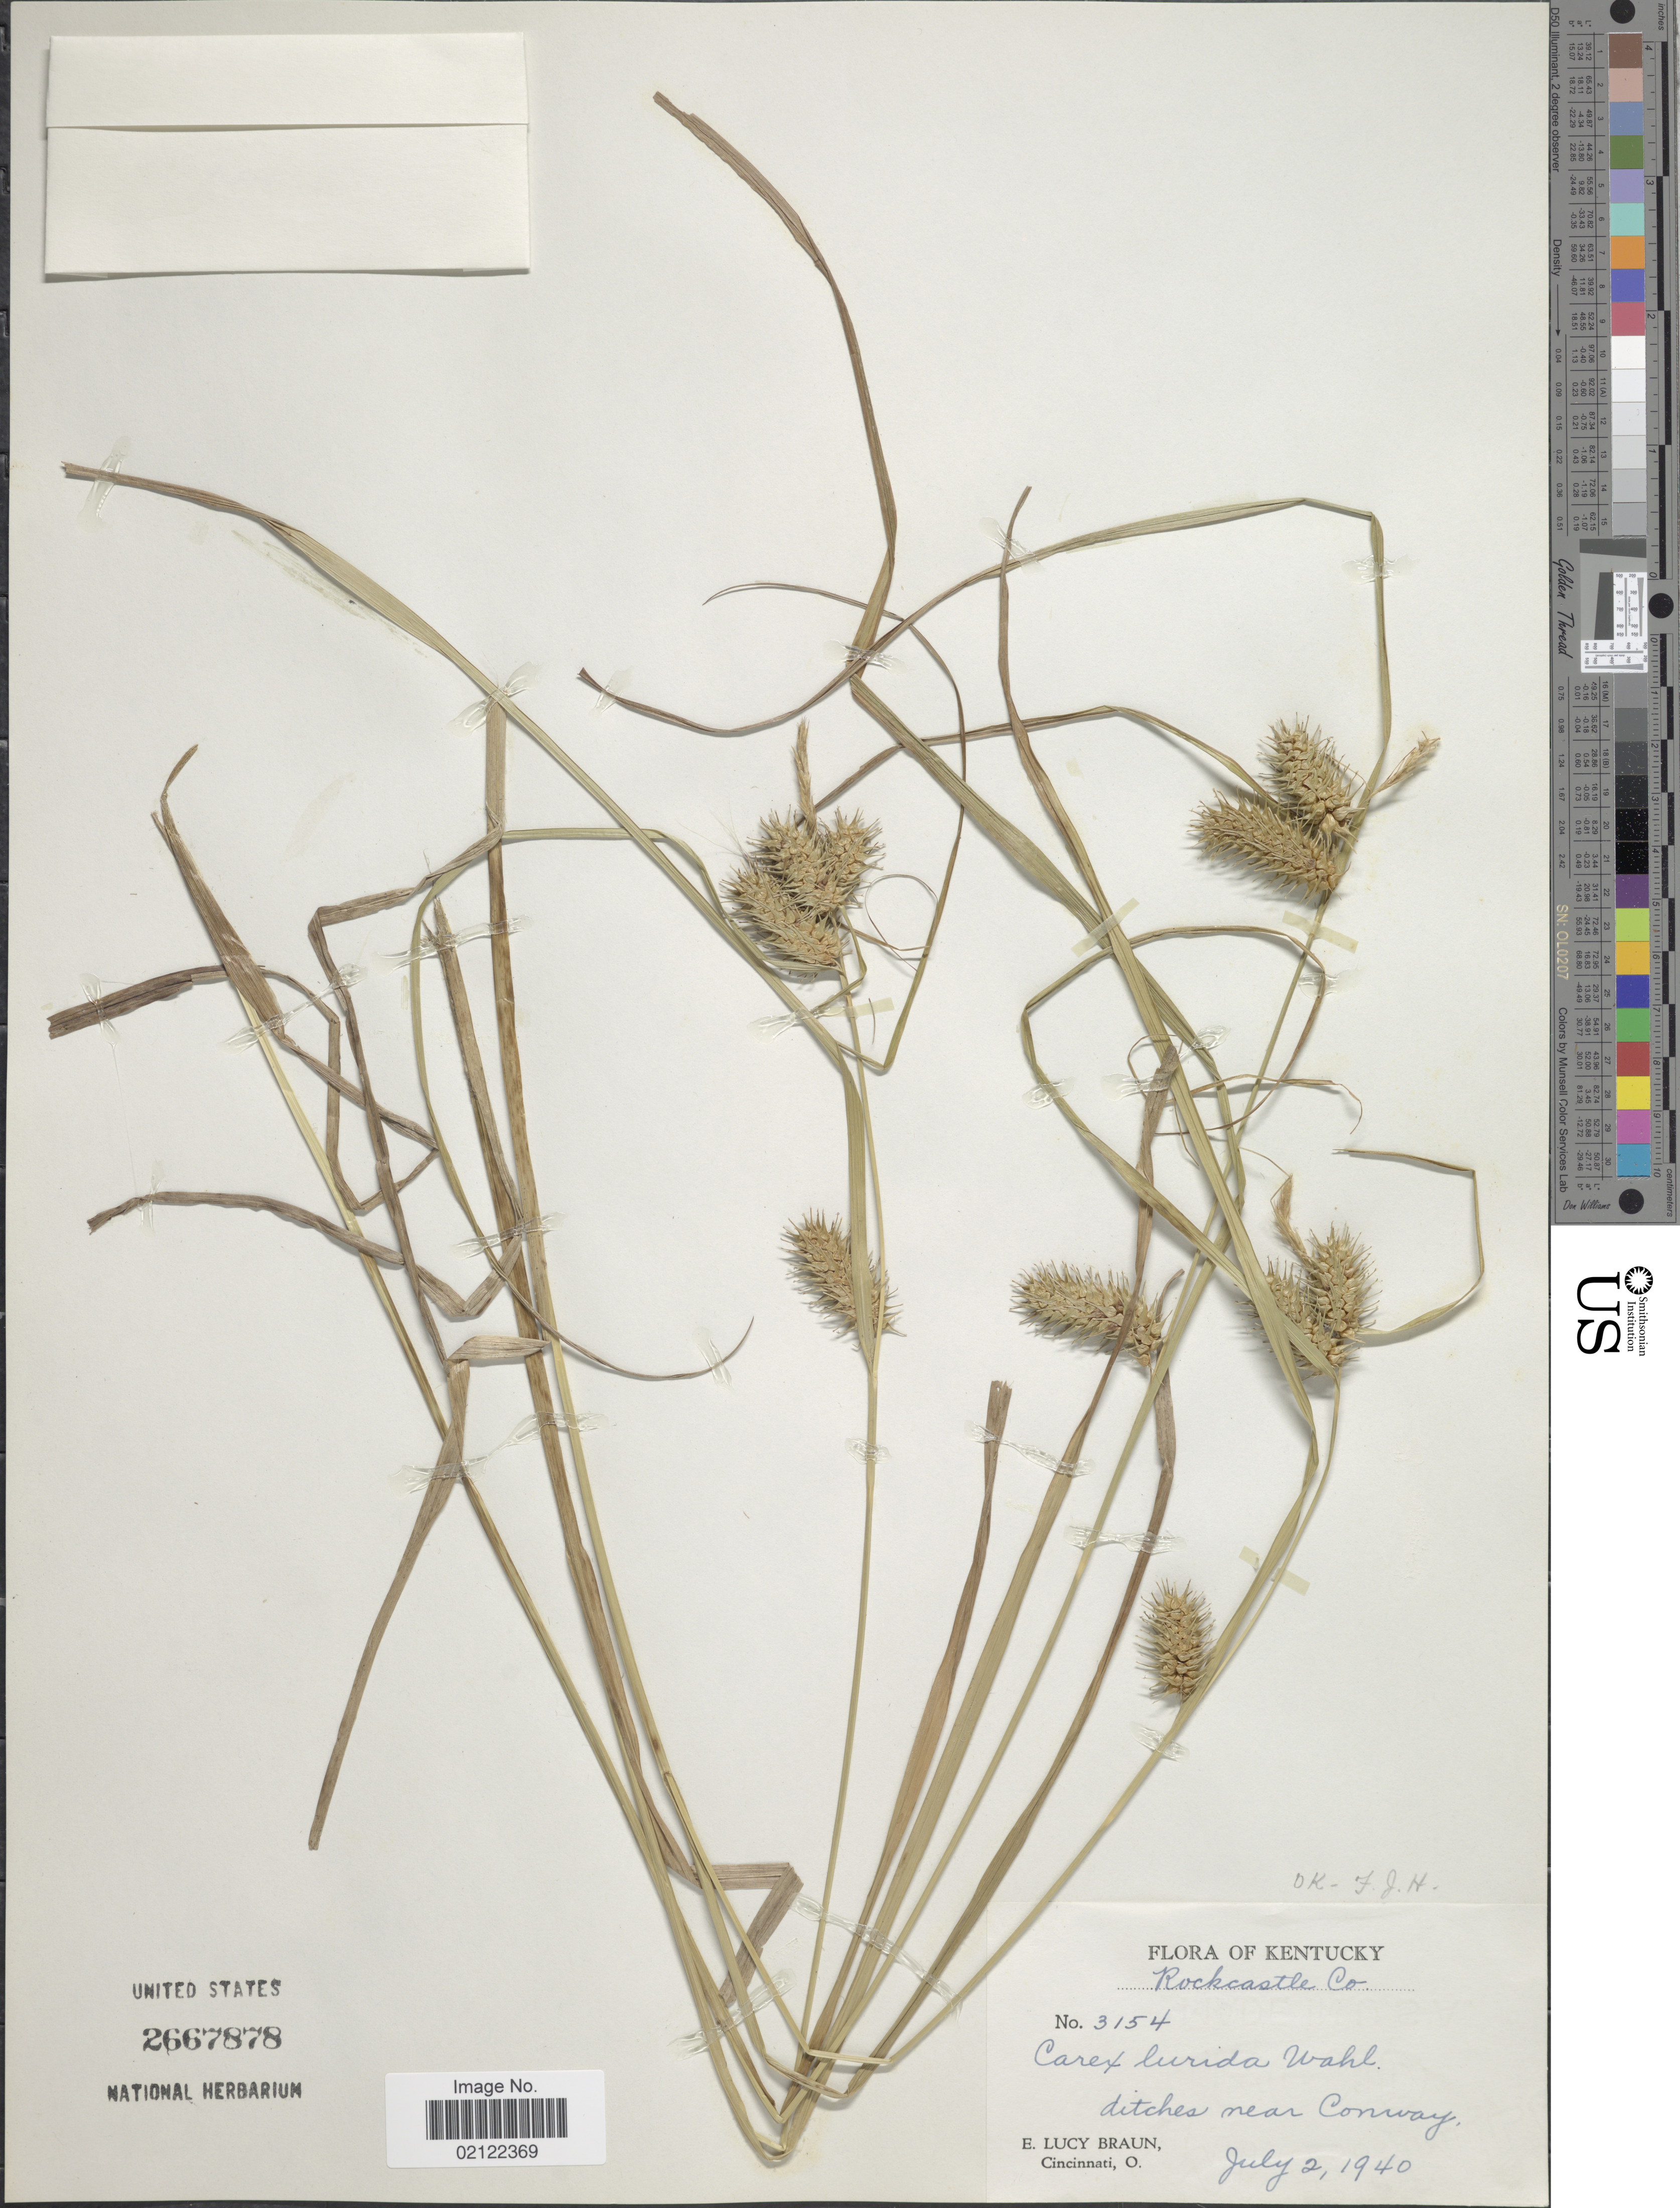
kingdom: Plantae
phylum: Tracheophyta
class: Liliopsida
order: Poales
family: Cyperaceae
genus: Carex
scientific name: Carex lurida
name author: Wahlenb.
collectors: E. L. Braun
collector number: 3154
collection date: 1940-07-02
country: United States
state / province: Kentucky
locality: Ditches near Conway.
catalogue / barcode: US 2667878